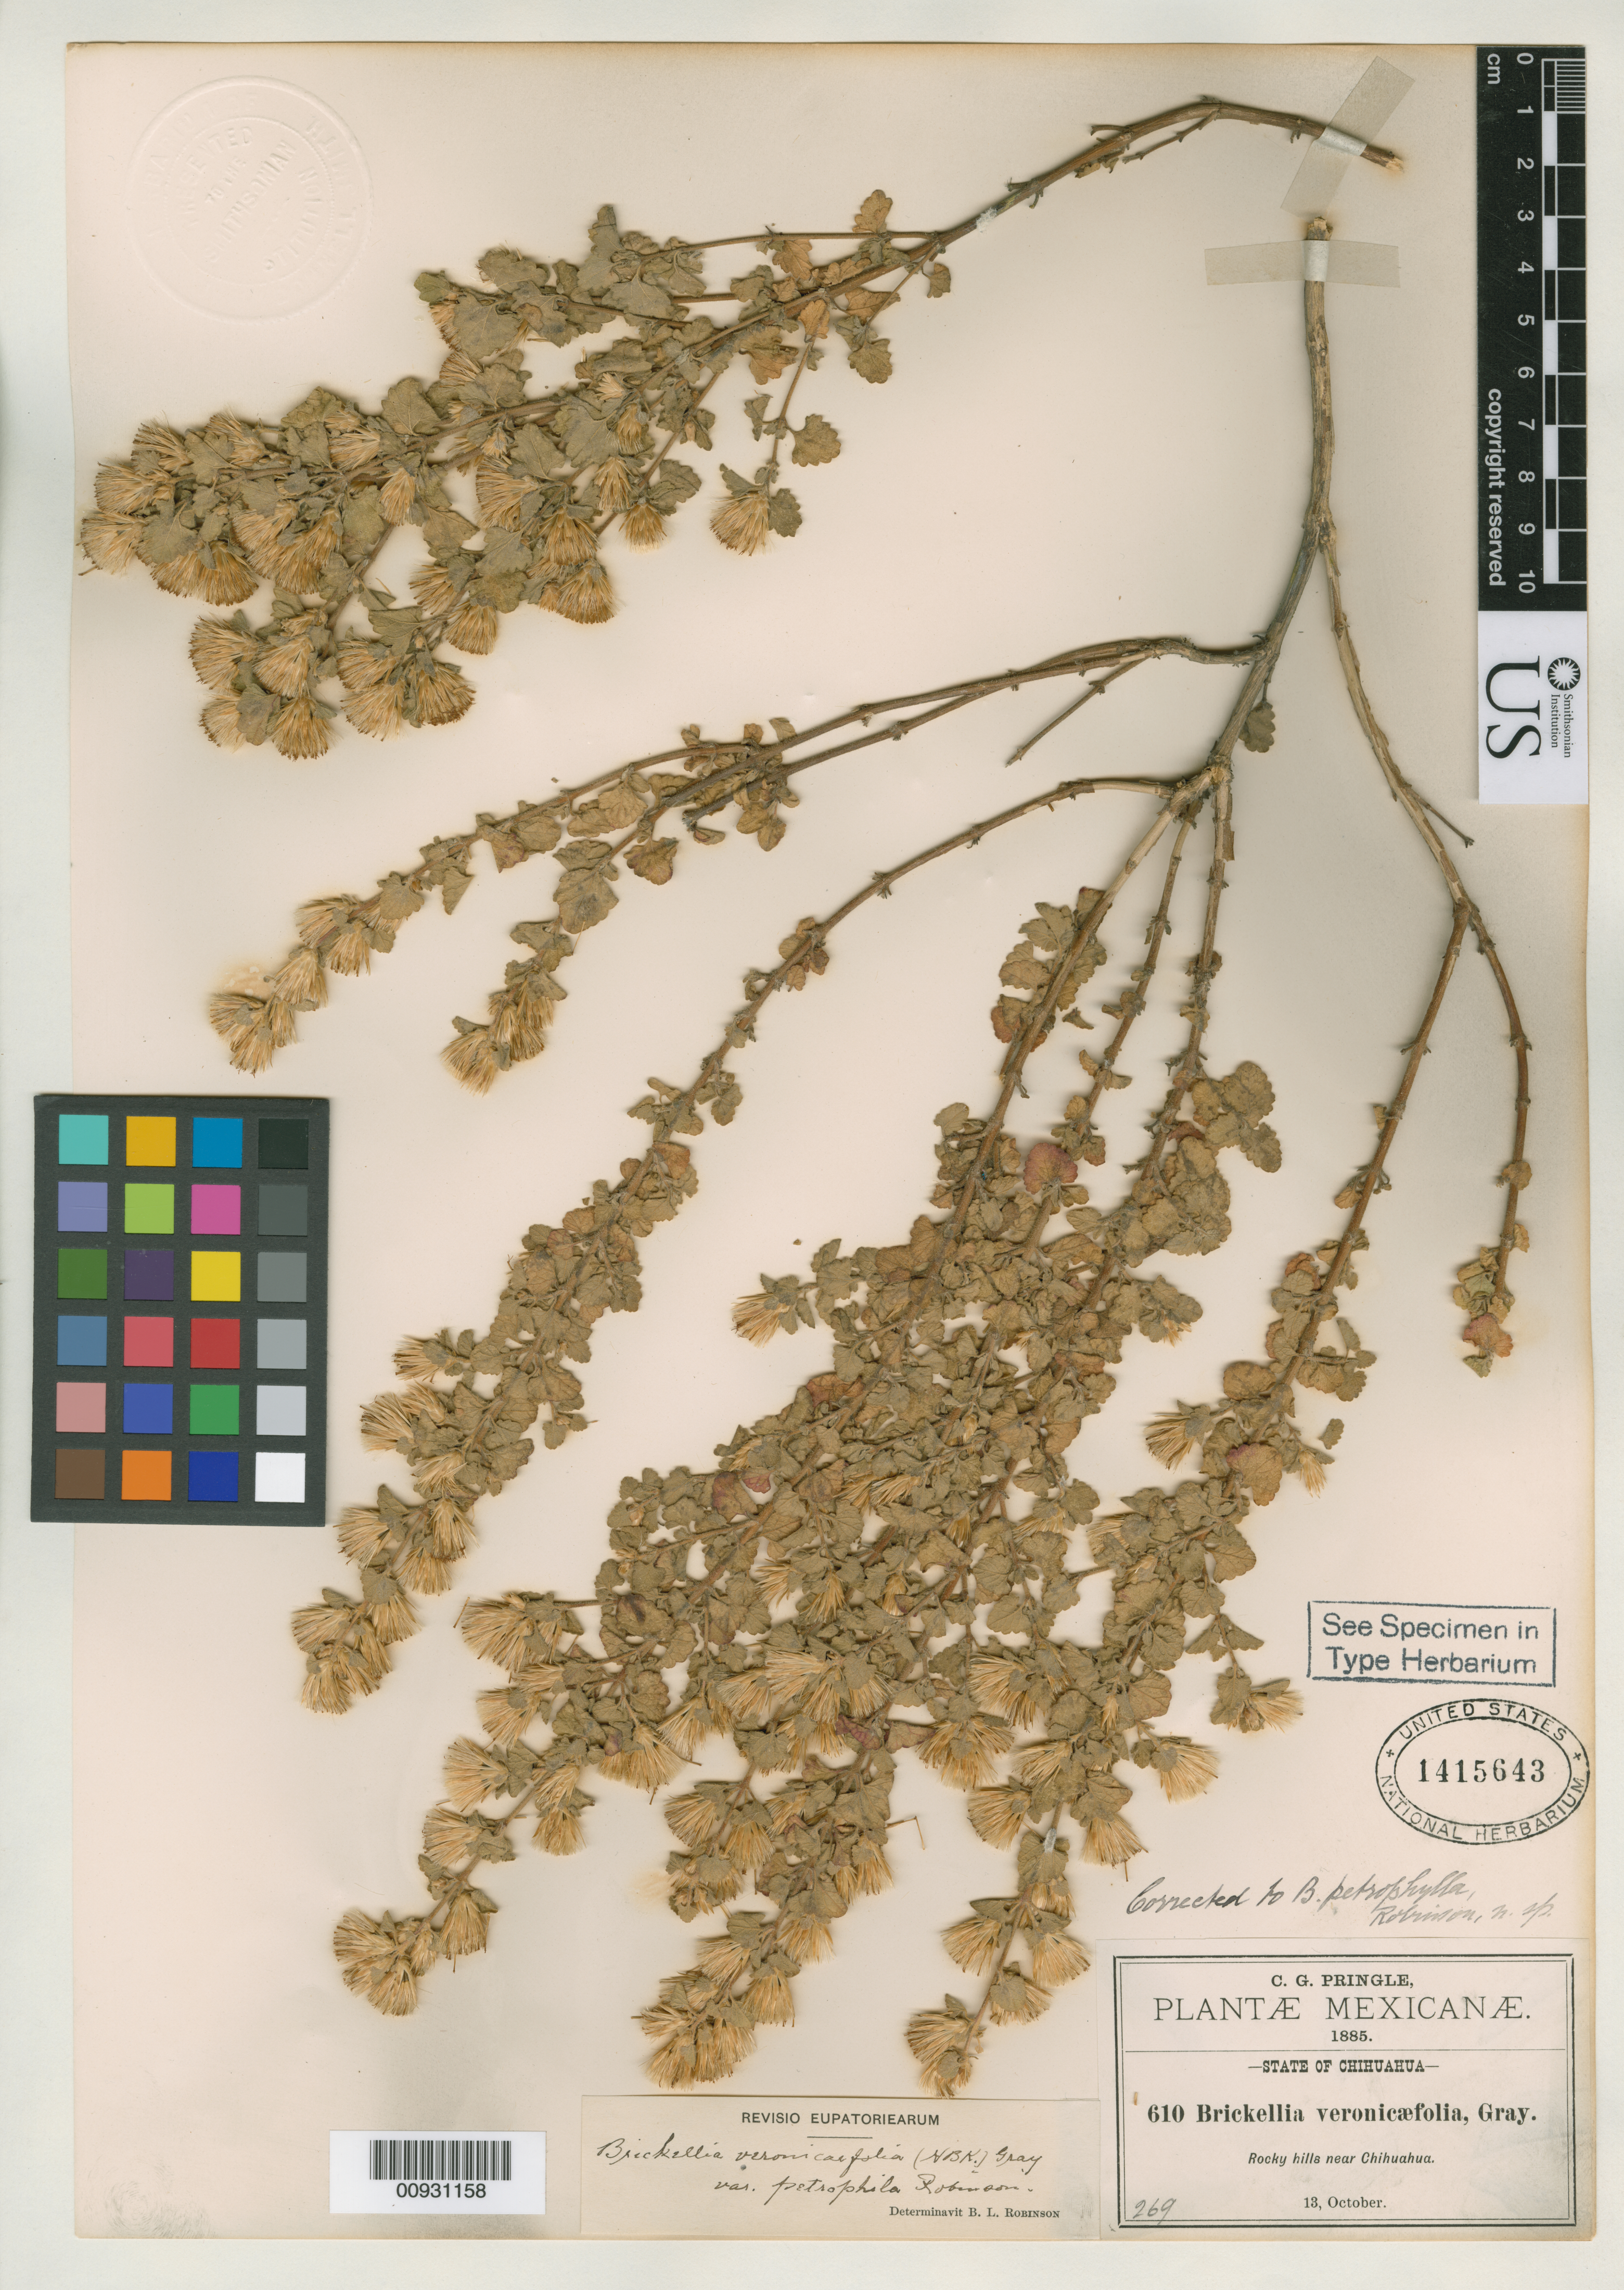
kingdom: Plantae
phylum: Tracheophyta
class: Magnoliopsida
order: Asterales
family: Asteraceae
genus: Brickellia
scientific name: Brickellia petrophila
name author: B.L. Rob.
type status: Isotype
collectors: C. G. Pringle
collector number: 610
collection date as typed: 13 Oct 1885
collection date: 1885-10-13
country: Mexico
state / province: Chihuahua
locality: Rocky hills near Chihuahua.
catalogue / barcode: US 1415643